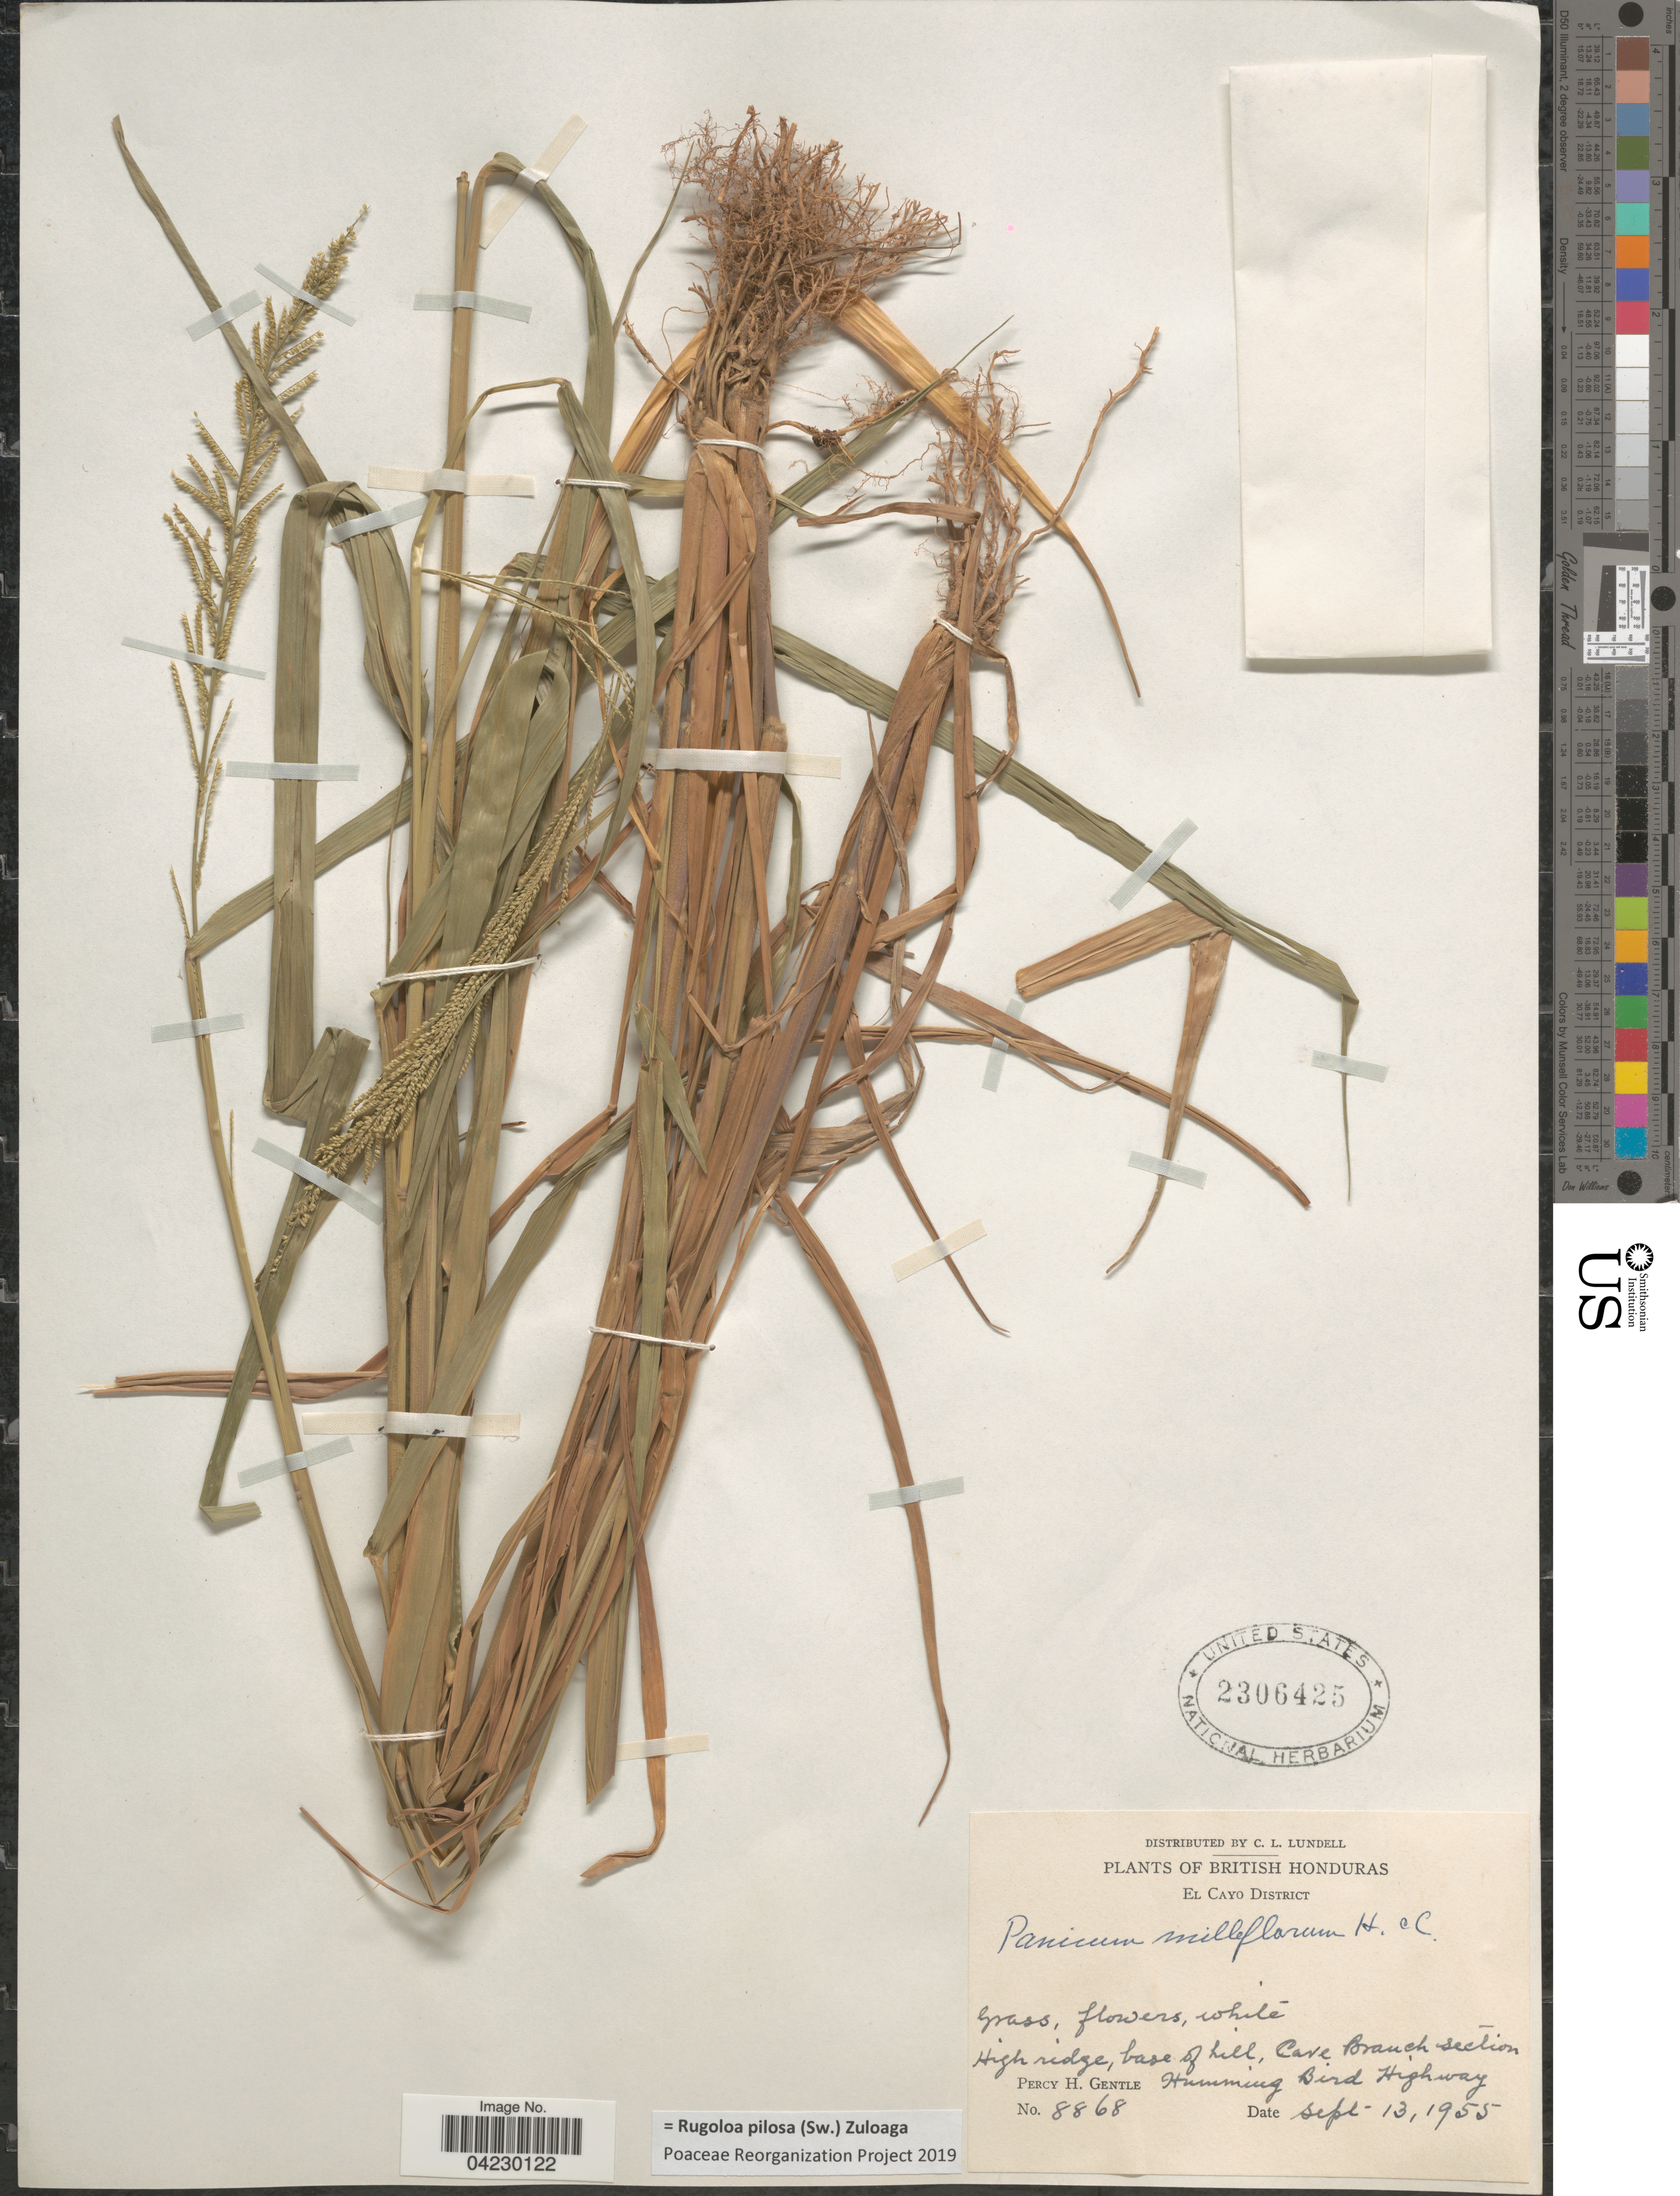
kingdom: Plantae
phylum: Tracheophyta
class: Liliopsida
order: Poales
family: Poaceae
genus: Rugoloa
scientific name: Rugoloa pilosa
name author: (Sw.) Zuloaga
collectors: P. H. Gentle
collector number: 8868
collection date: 1955-09-13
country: Belize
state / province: Cayo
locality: British Honduras. El Cayo District. High ridge, base of hill, Cave Branch section. Humming Bird Highway.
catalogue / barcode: US 2306425